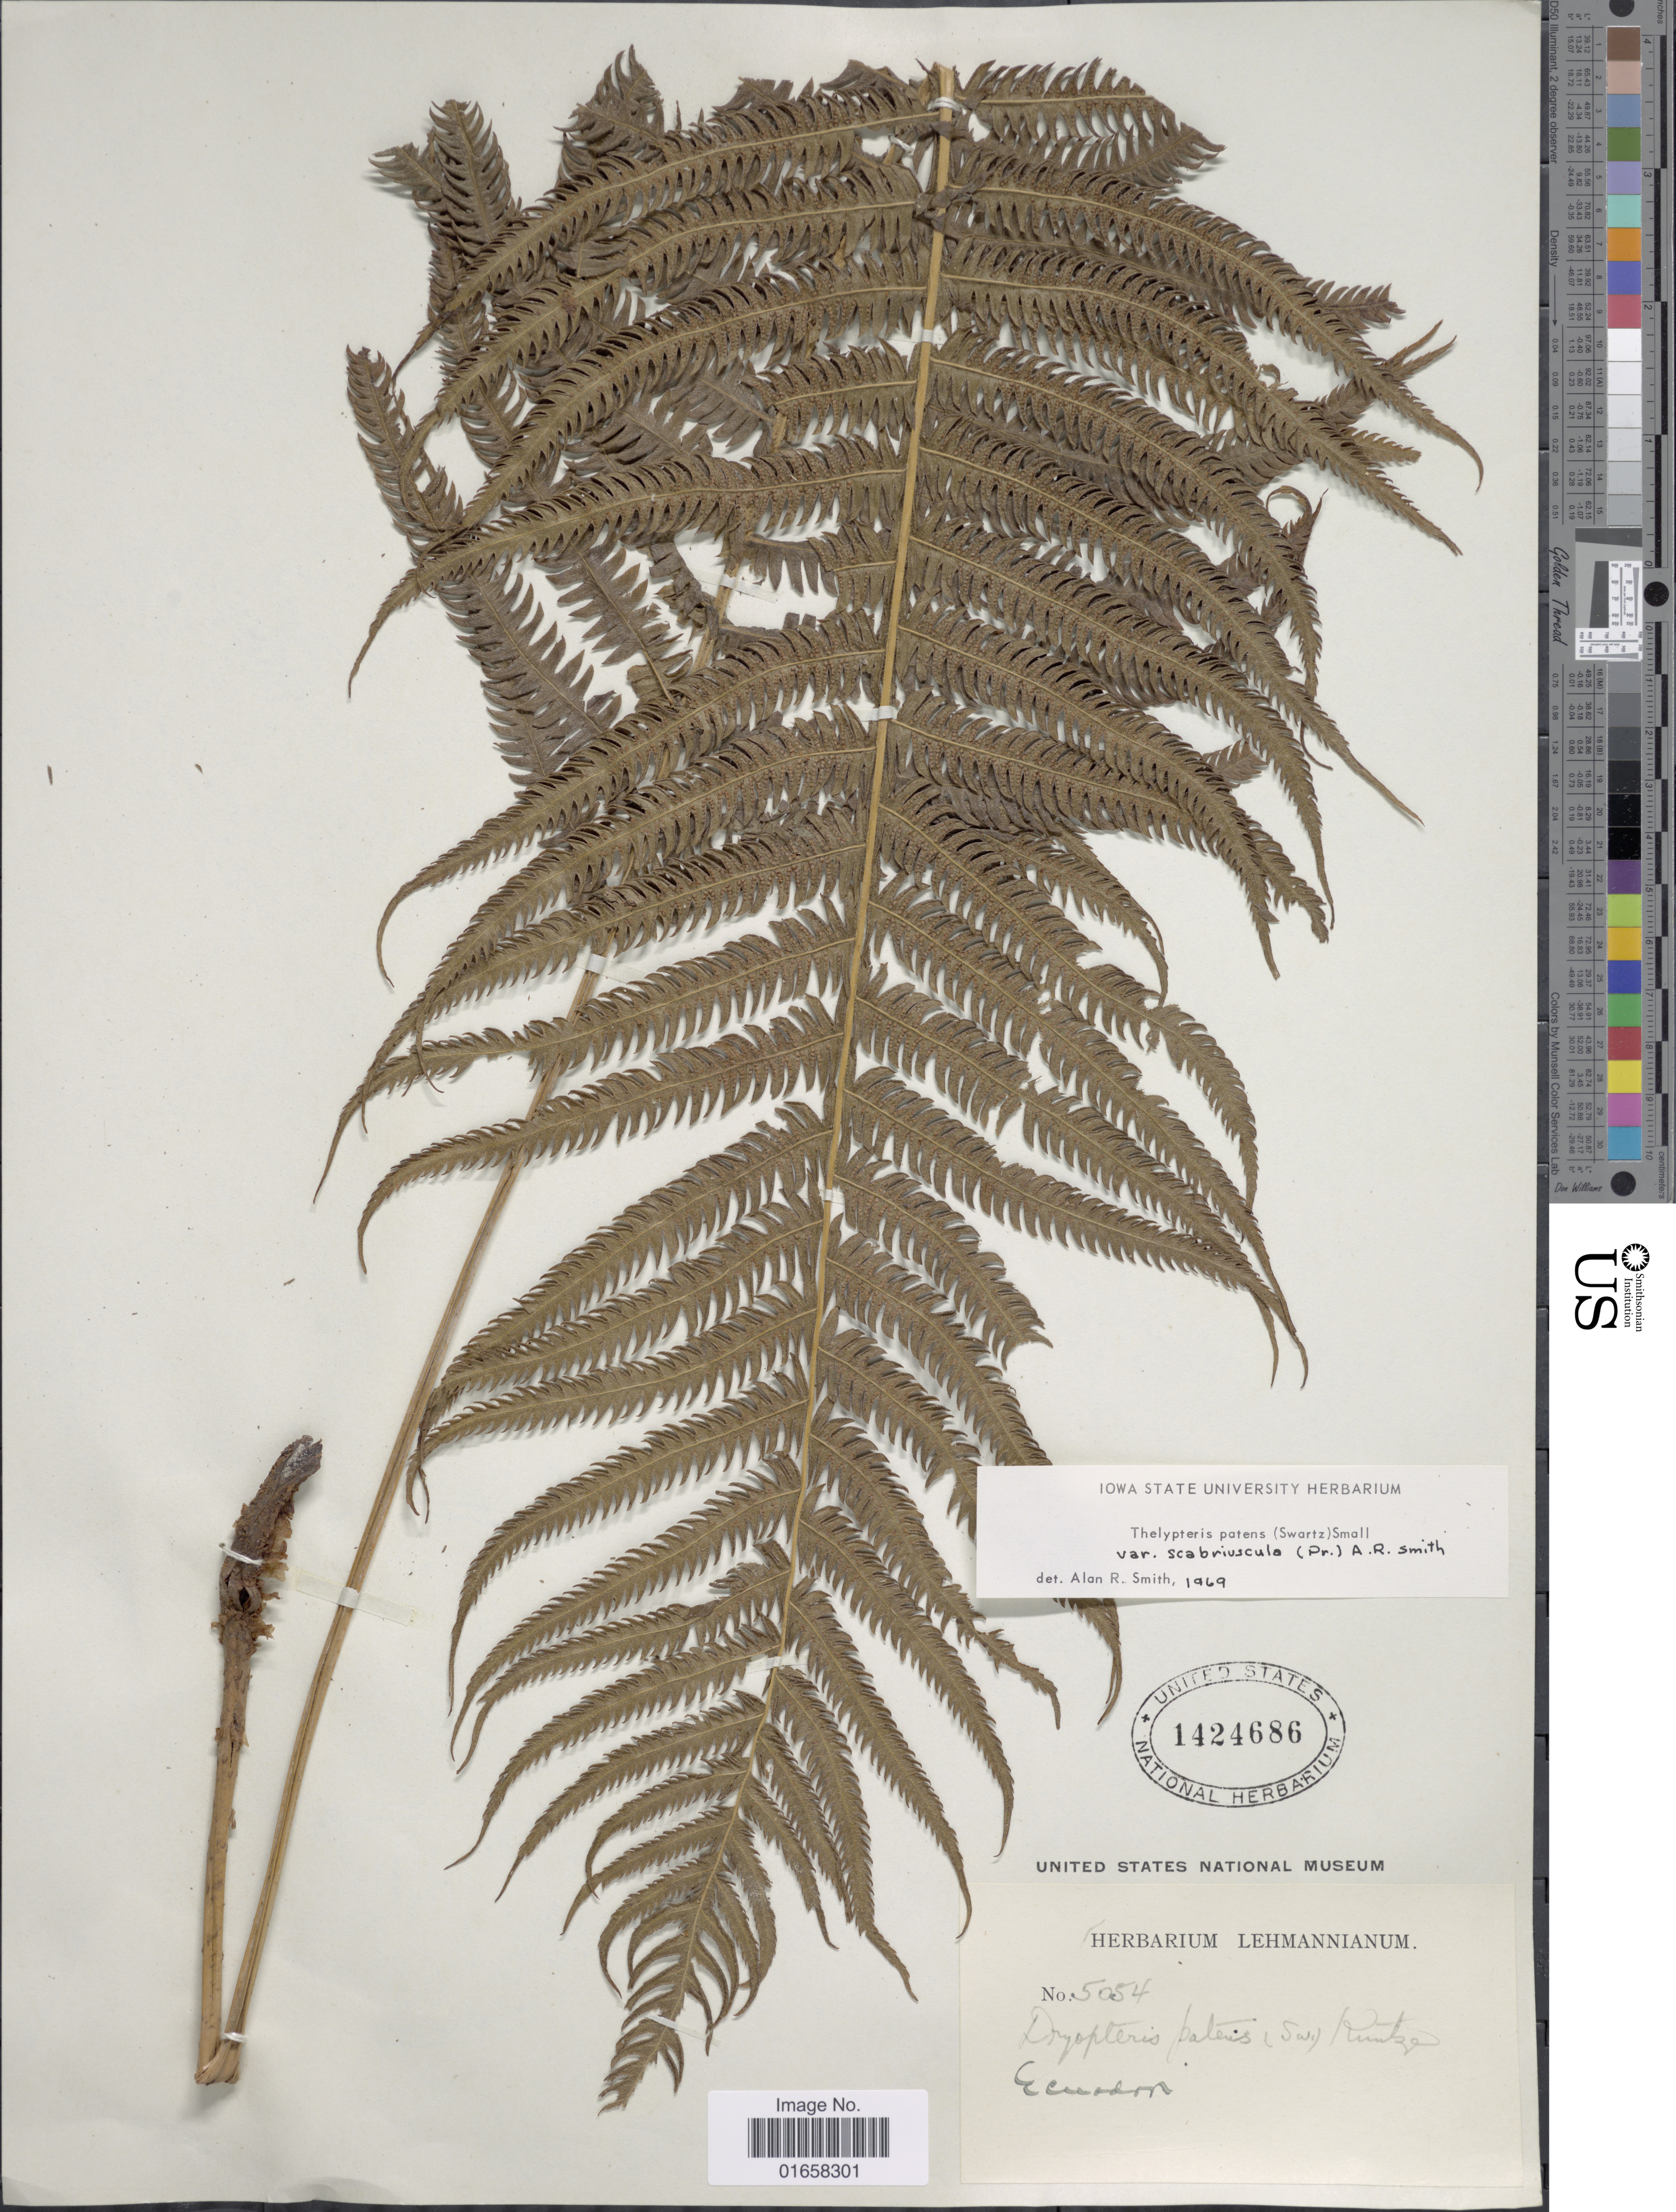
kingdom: Plantae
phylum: Tracheophyta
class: Polypodiopsida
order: Polypodiales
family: Thelypteridaceae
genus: Christella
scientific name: Christella patens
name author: (Sw.) Holttum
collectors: ex herb. Lehmannianum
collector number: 5054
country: Ecuador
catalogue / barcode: US 1424686